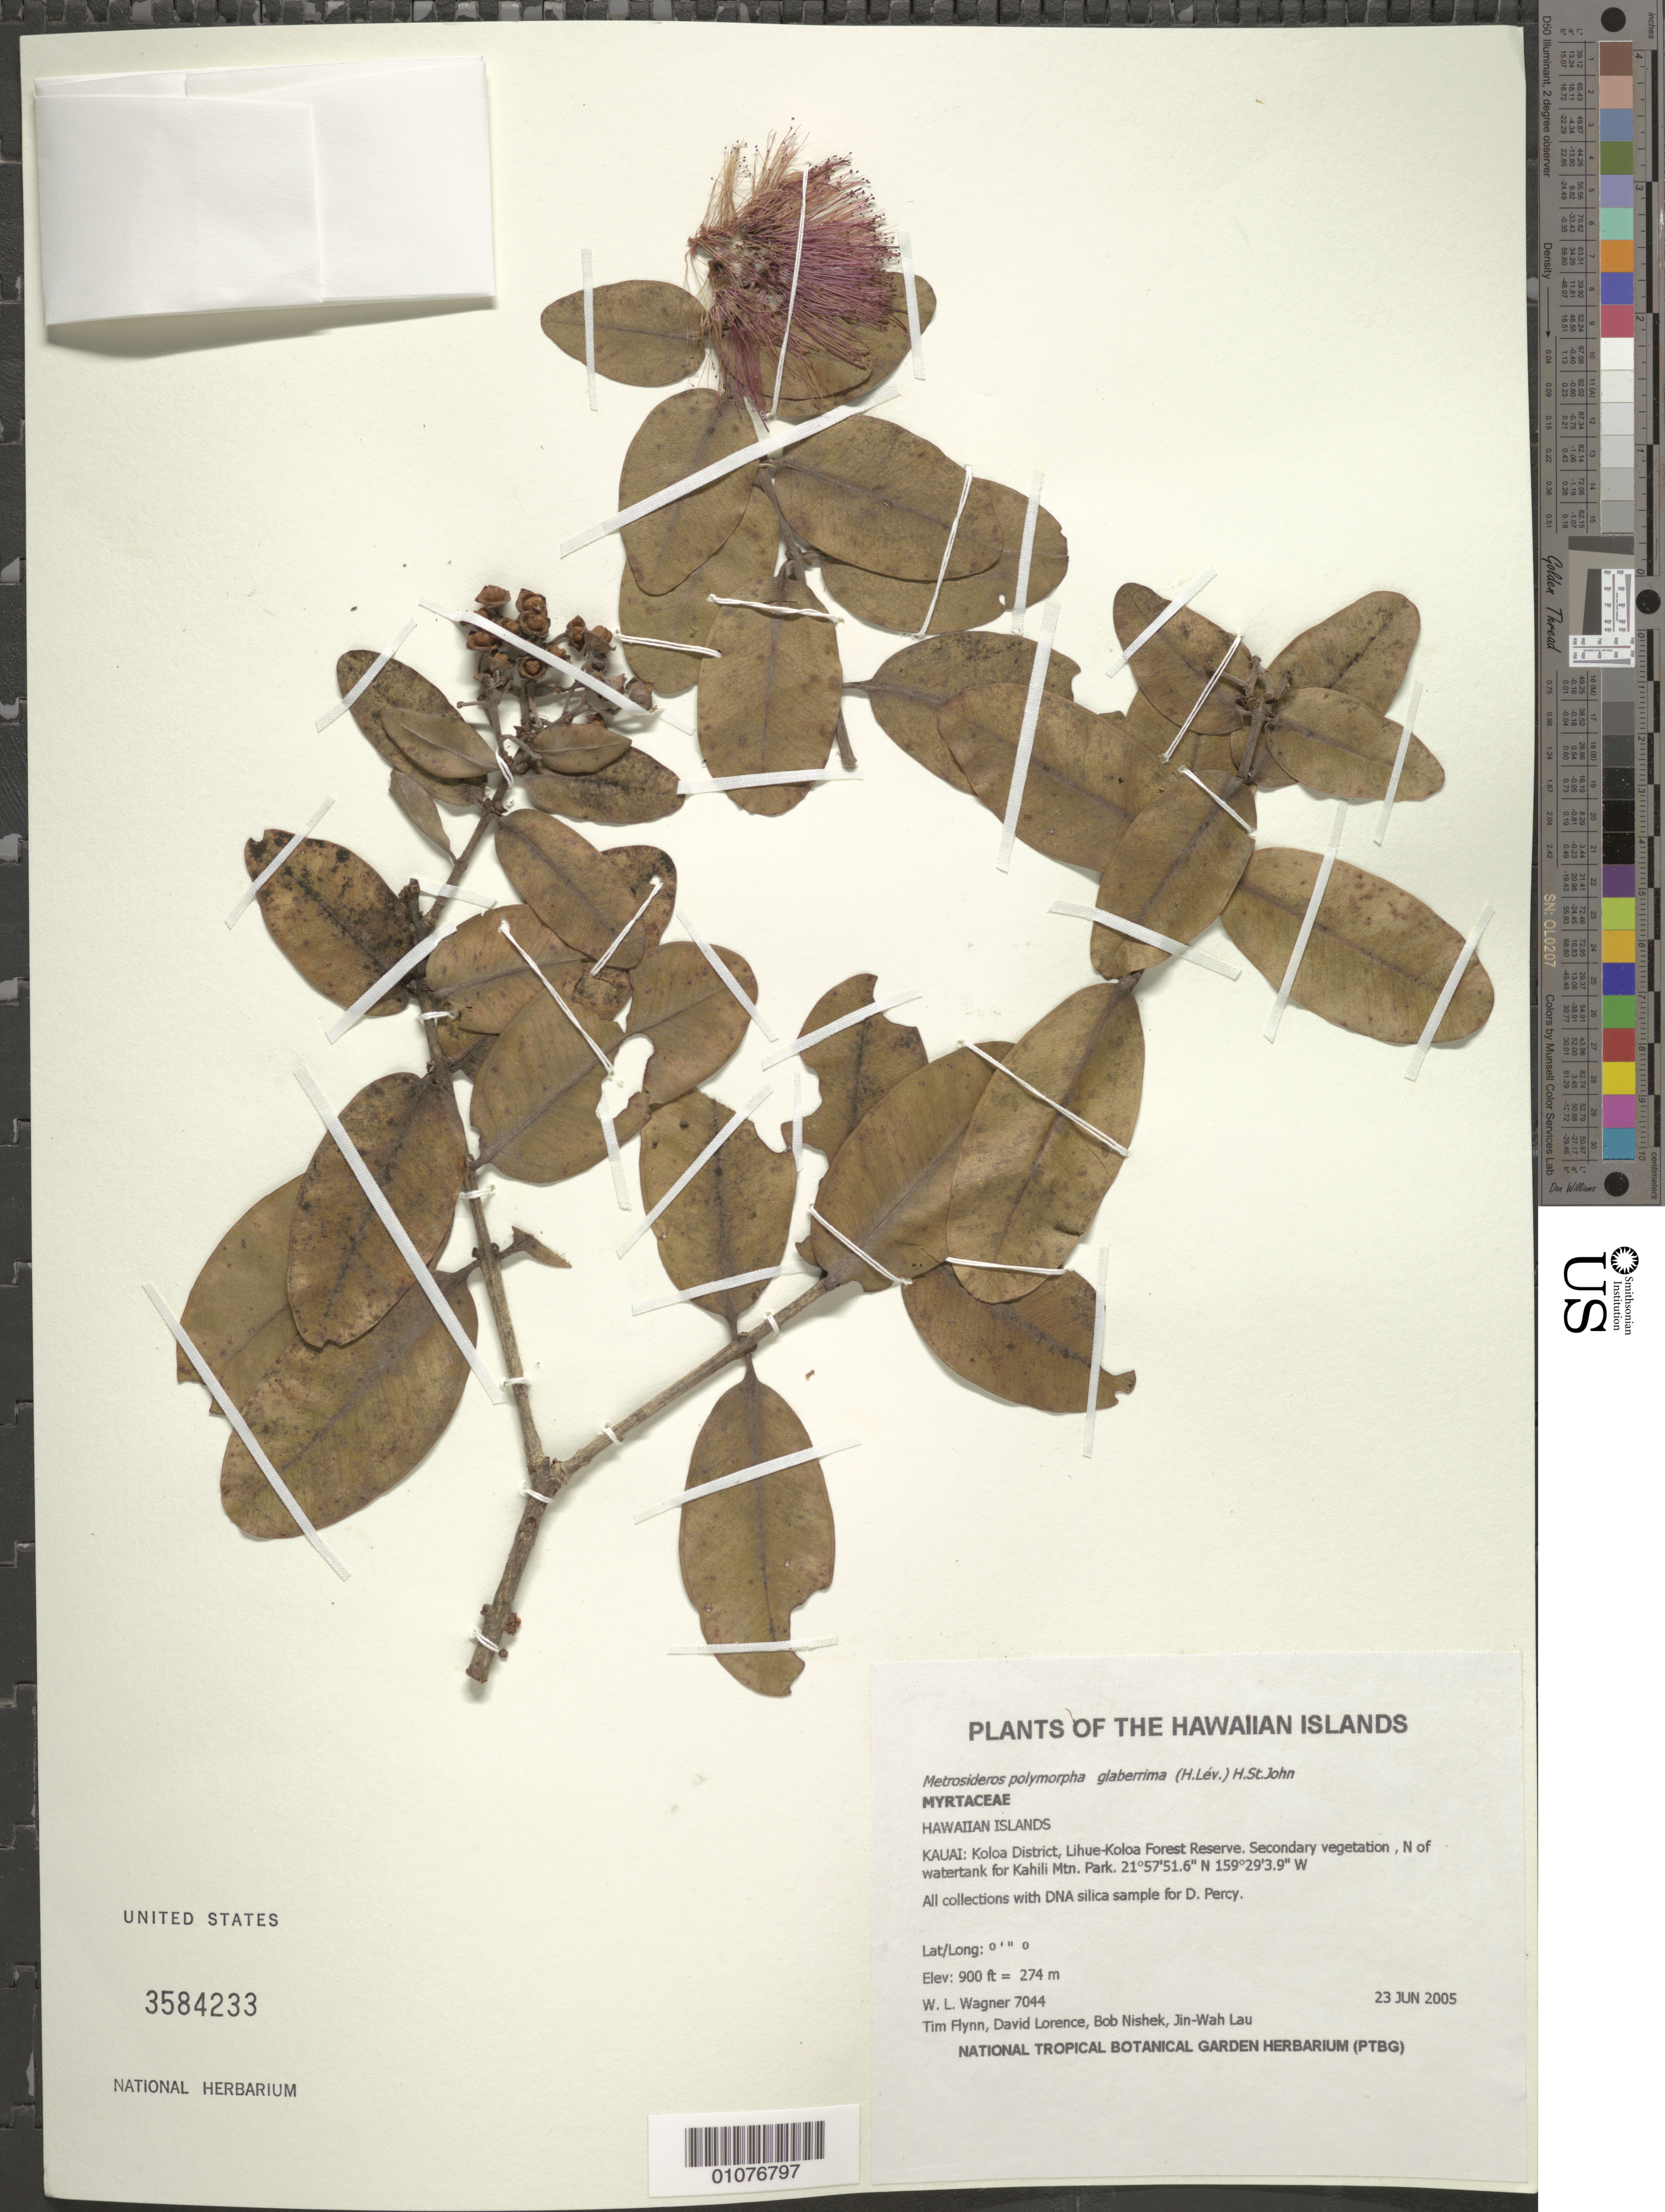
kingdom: Plantae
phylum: Tracheophyta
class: Magnoliopsida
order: Myrtales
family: Myrtaceae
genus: Metrosideros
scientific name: Metrosideros polymorpha var. glaberrima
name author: (H. Lév.) H. St. John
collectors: W. L. Wagner, T. W. Flynn, D. Lorence, B. Nishek & J. Lau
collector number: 7044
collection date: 2005-06-23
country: United States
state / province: Hawaii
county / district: Kauai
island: Kaua'i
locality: Lihue-Koloa Forest Reserve. Secondary vegetation, N of watertank for Kahili Mtn. Park.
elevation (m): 274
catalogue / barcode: US 3584233